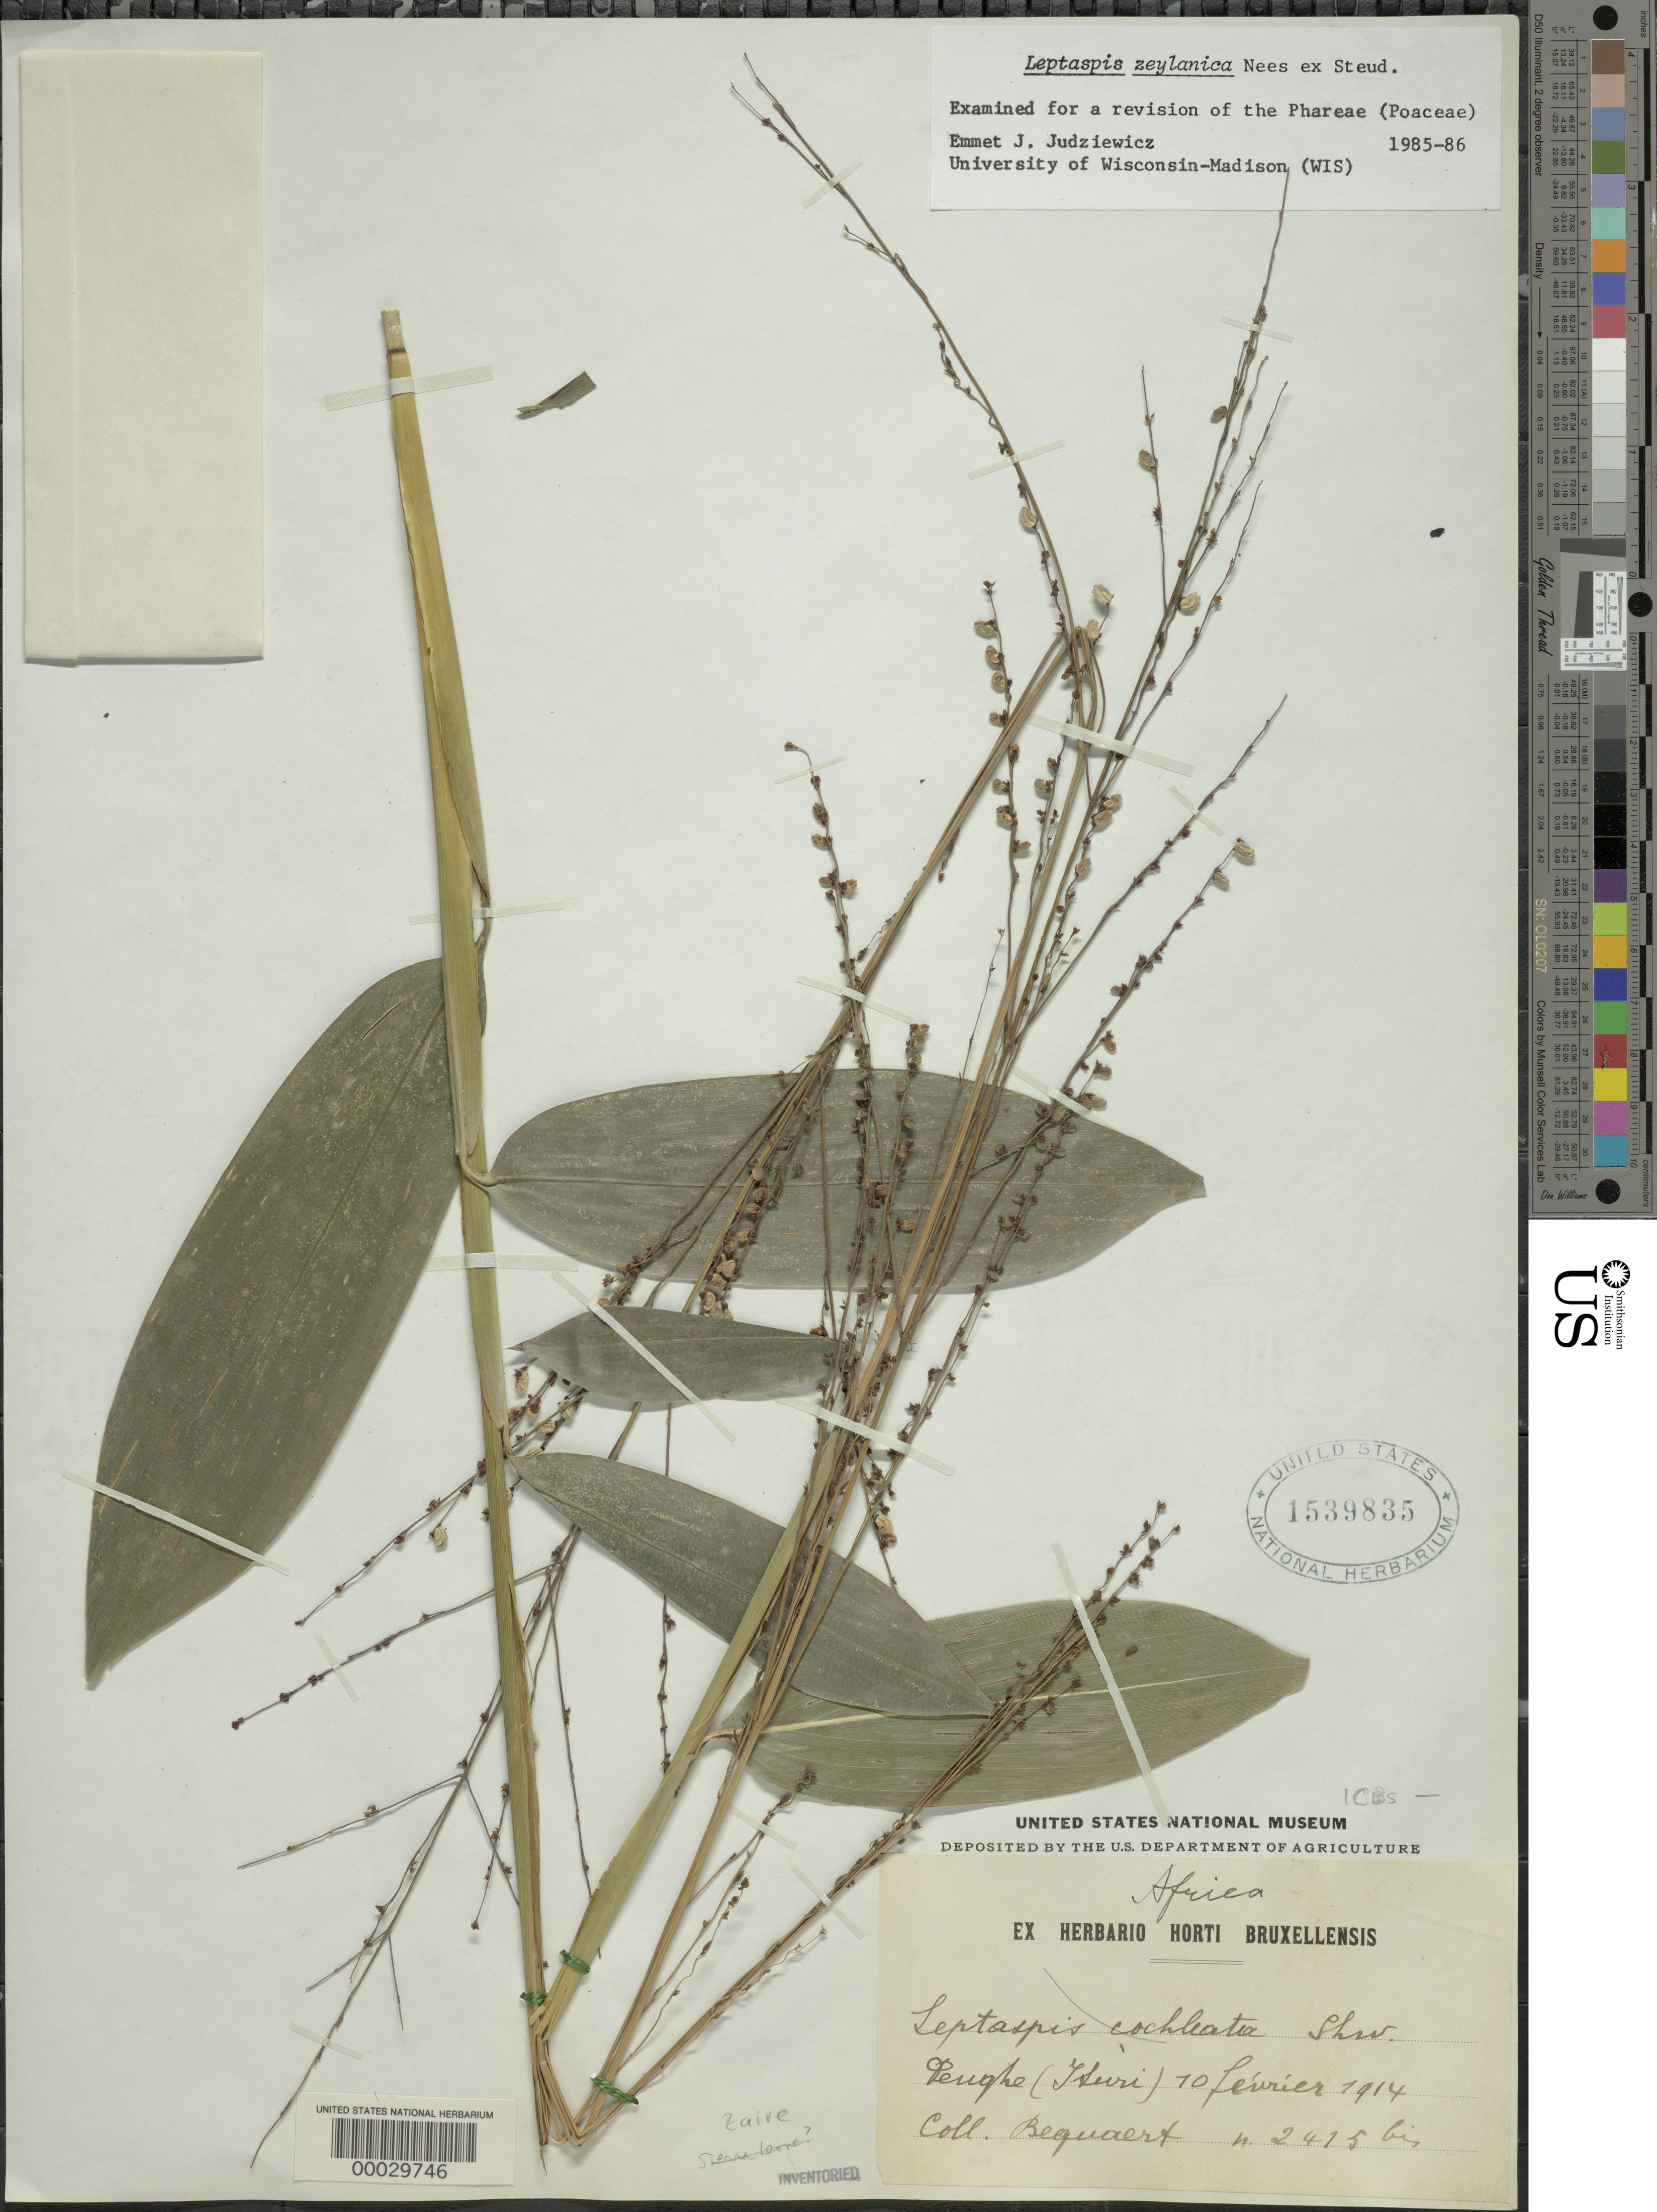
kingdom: Plantae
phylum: Tracheophyta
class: Liliopsida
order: Poales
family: Poaceae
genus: Leptaspis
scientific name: Leptaspis zeylanica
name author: Nees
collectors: J. Bequaert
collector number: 2415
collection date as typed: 10 Feb 1914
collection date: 1914-02-10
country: Congo, Democratic Republic of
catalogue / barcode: US 1539835